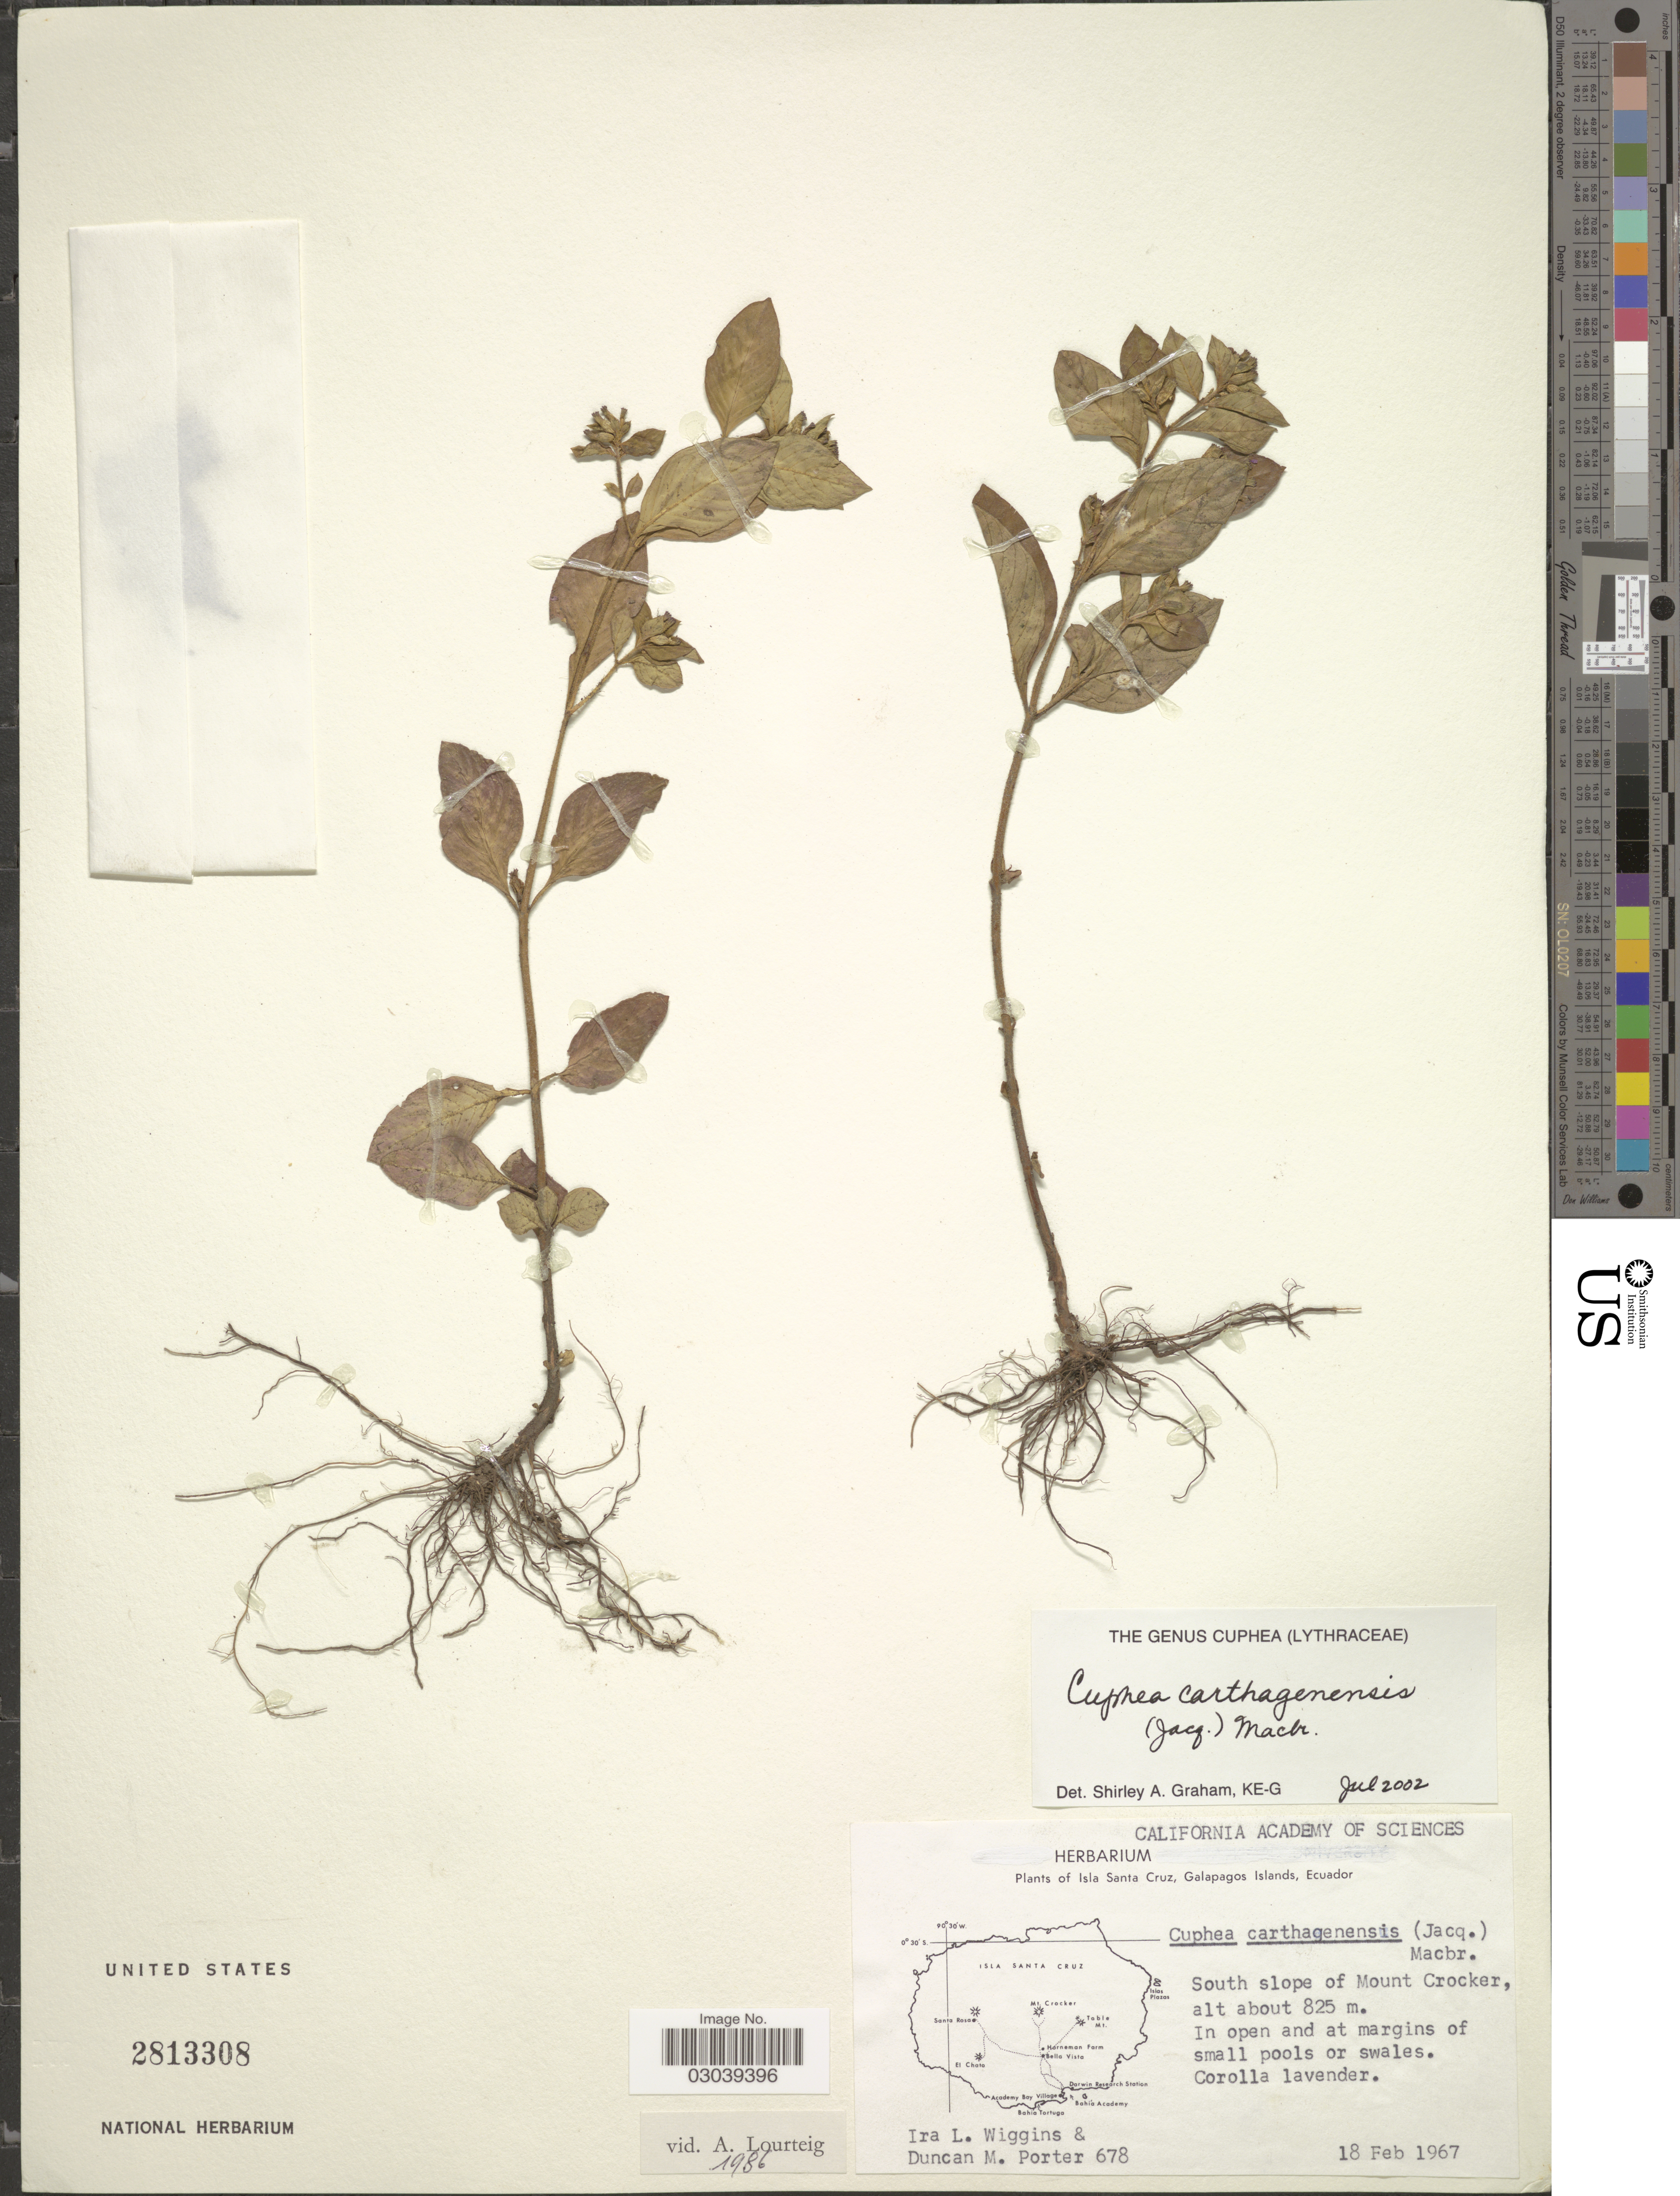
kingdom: Plantae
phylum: Tracheophyta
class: Magnoliopsida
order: Myrtales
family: Lythraceae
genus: Cuphea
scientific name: Cuphea carthagenensis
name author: (Jacq.) J.F. Macbr.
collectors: I. L. Wiggins & D. M. Porter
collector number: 678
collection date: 1967-02-18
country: Ecuador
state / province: Colón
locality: Isla Santa Cruz, Galapagos Islands. South slope of Mount Crocker.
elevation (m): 825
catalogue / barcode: US 2813308